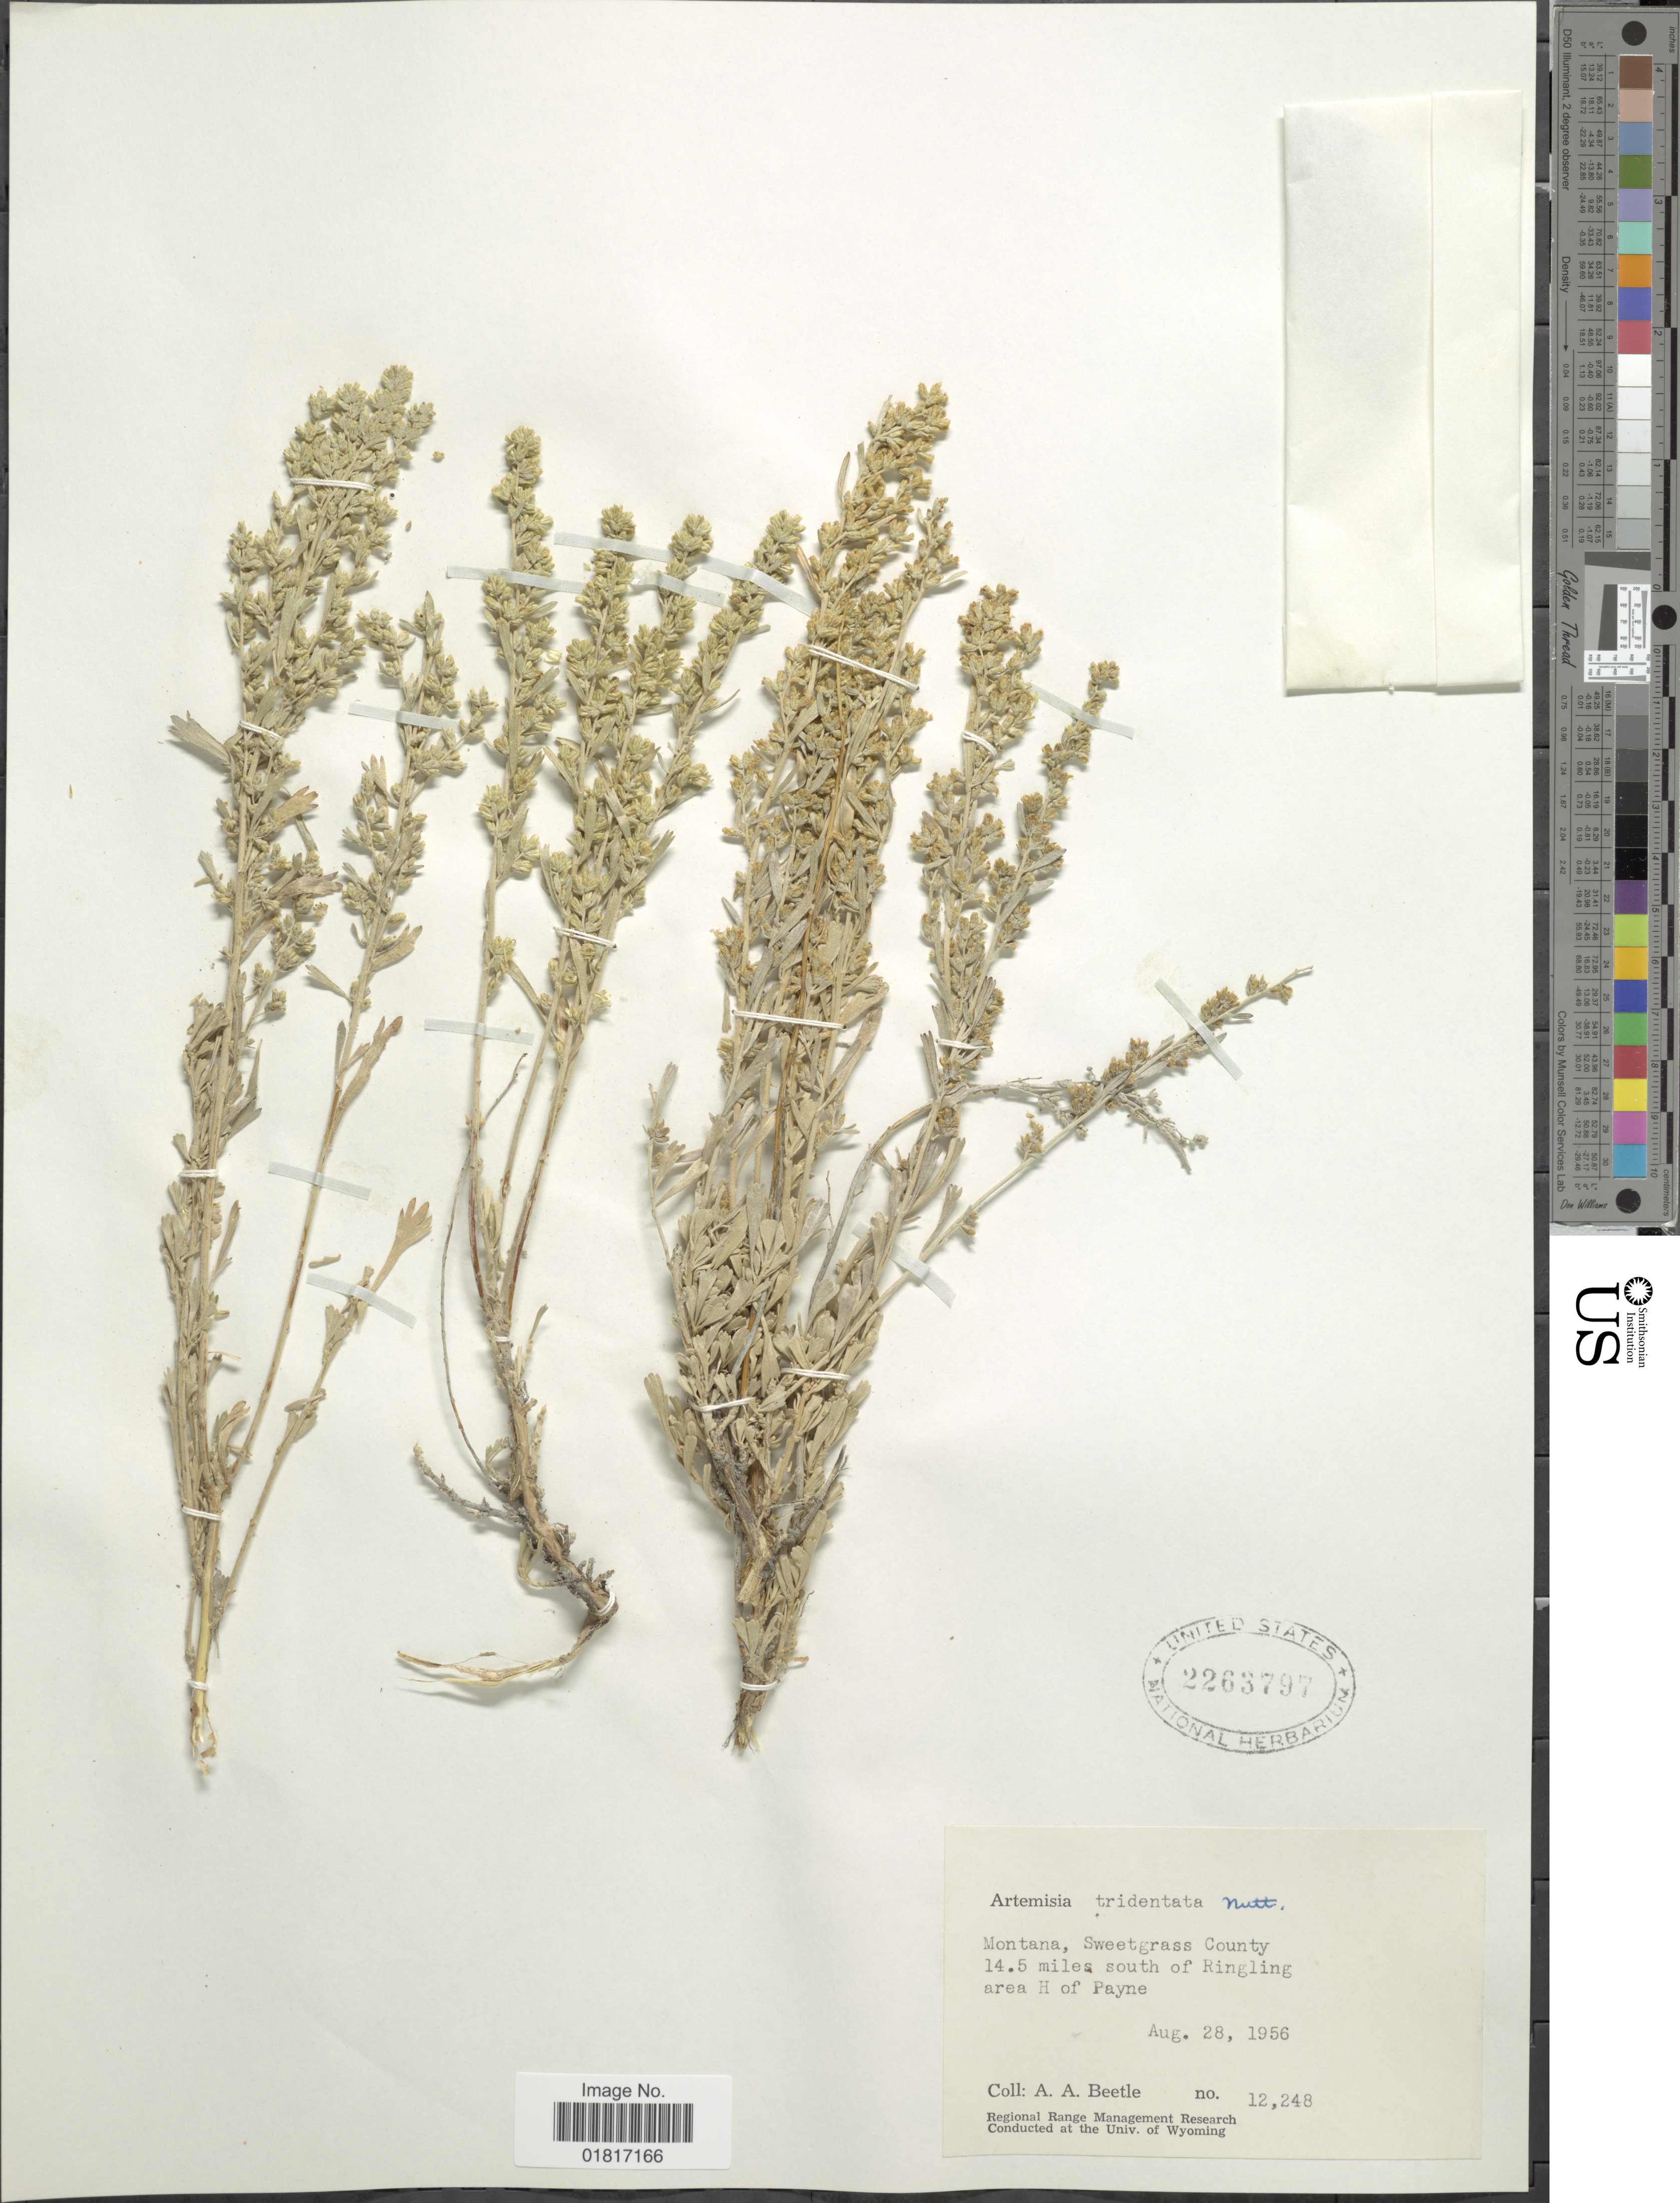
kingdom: Plantae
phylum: Tracheophyta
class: Magnoliopsida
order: Asterales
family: Asteraceae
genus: Artemisia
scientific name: Artemisia tridentata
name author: Nutt.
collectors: A. A. Beetle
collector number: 12248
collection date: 1956-08-28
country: United States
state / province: Montana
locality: Sweetgras County 14.5 miles south of Ringling area H of Payne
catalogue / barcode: US 2263797